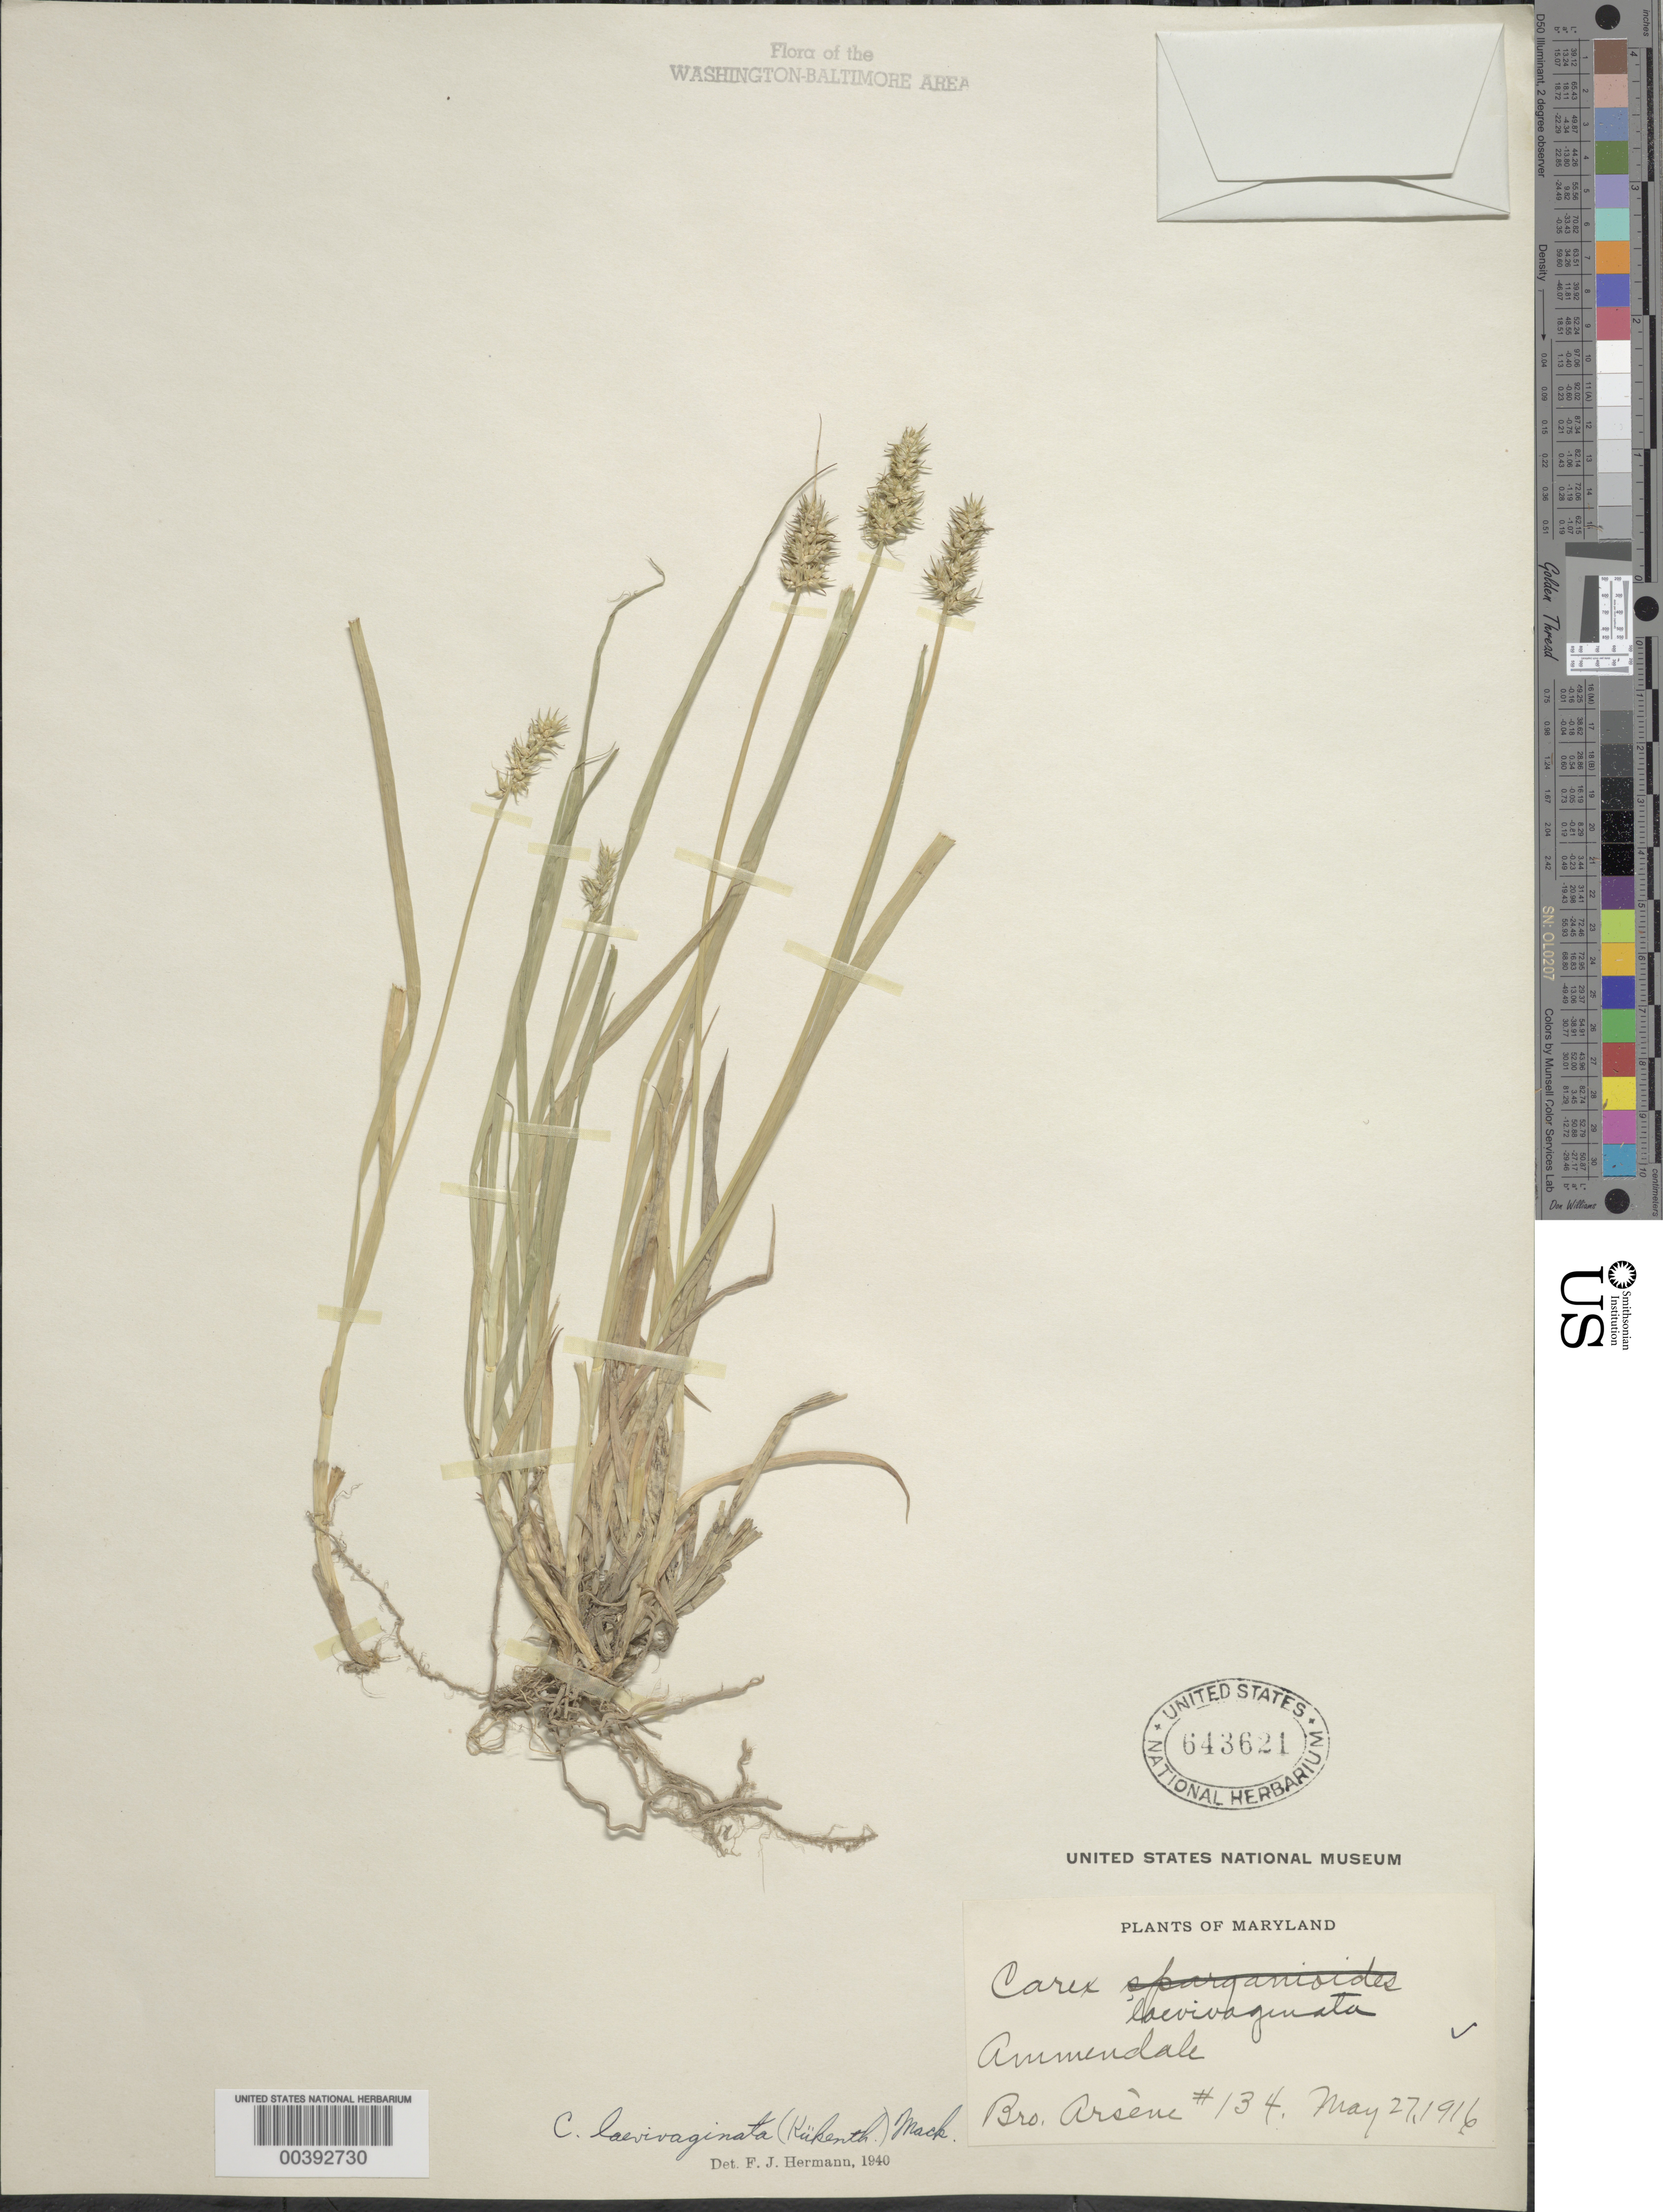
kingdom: Plantae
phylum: Tracheophyta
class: Liliopsida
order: Poales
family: Cyperaceae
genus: Carex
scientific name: Carex laevivaginata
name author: (Kük.) Mack.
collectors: Bro. G. Arsène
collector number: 134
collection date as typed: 27 May 1916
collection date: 1916-05-27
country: United States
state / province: Maryland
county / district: Prince George's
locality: Ammendale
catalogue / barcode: US 643621